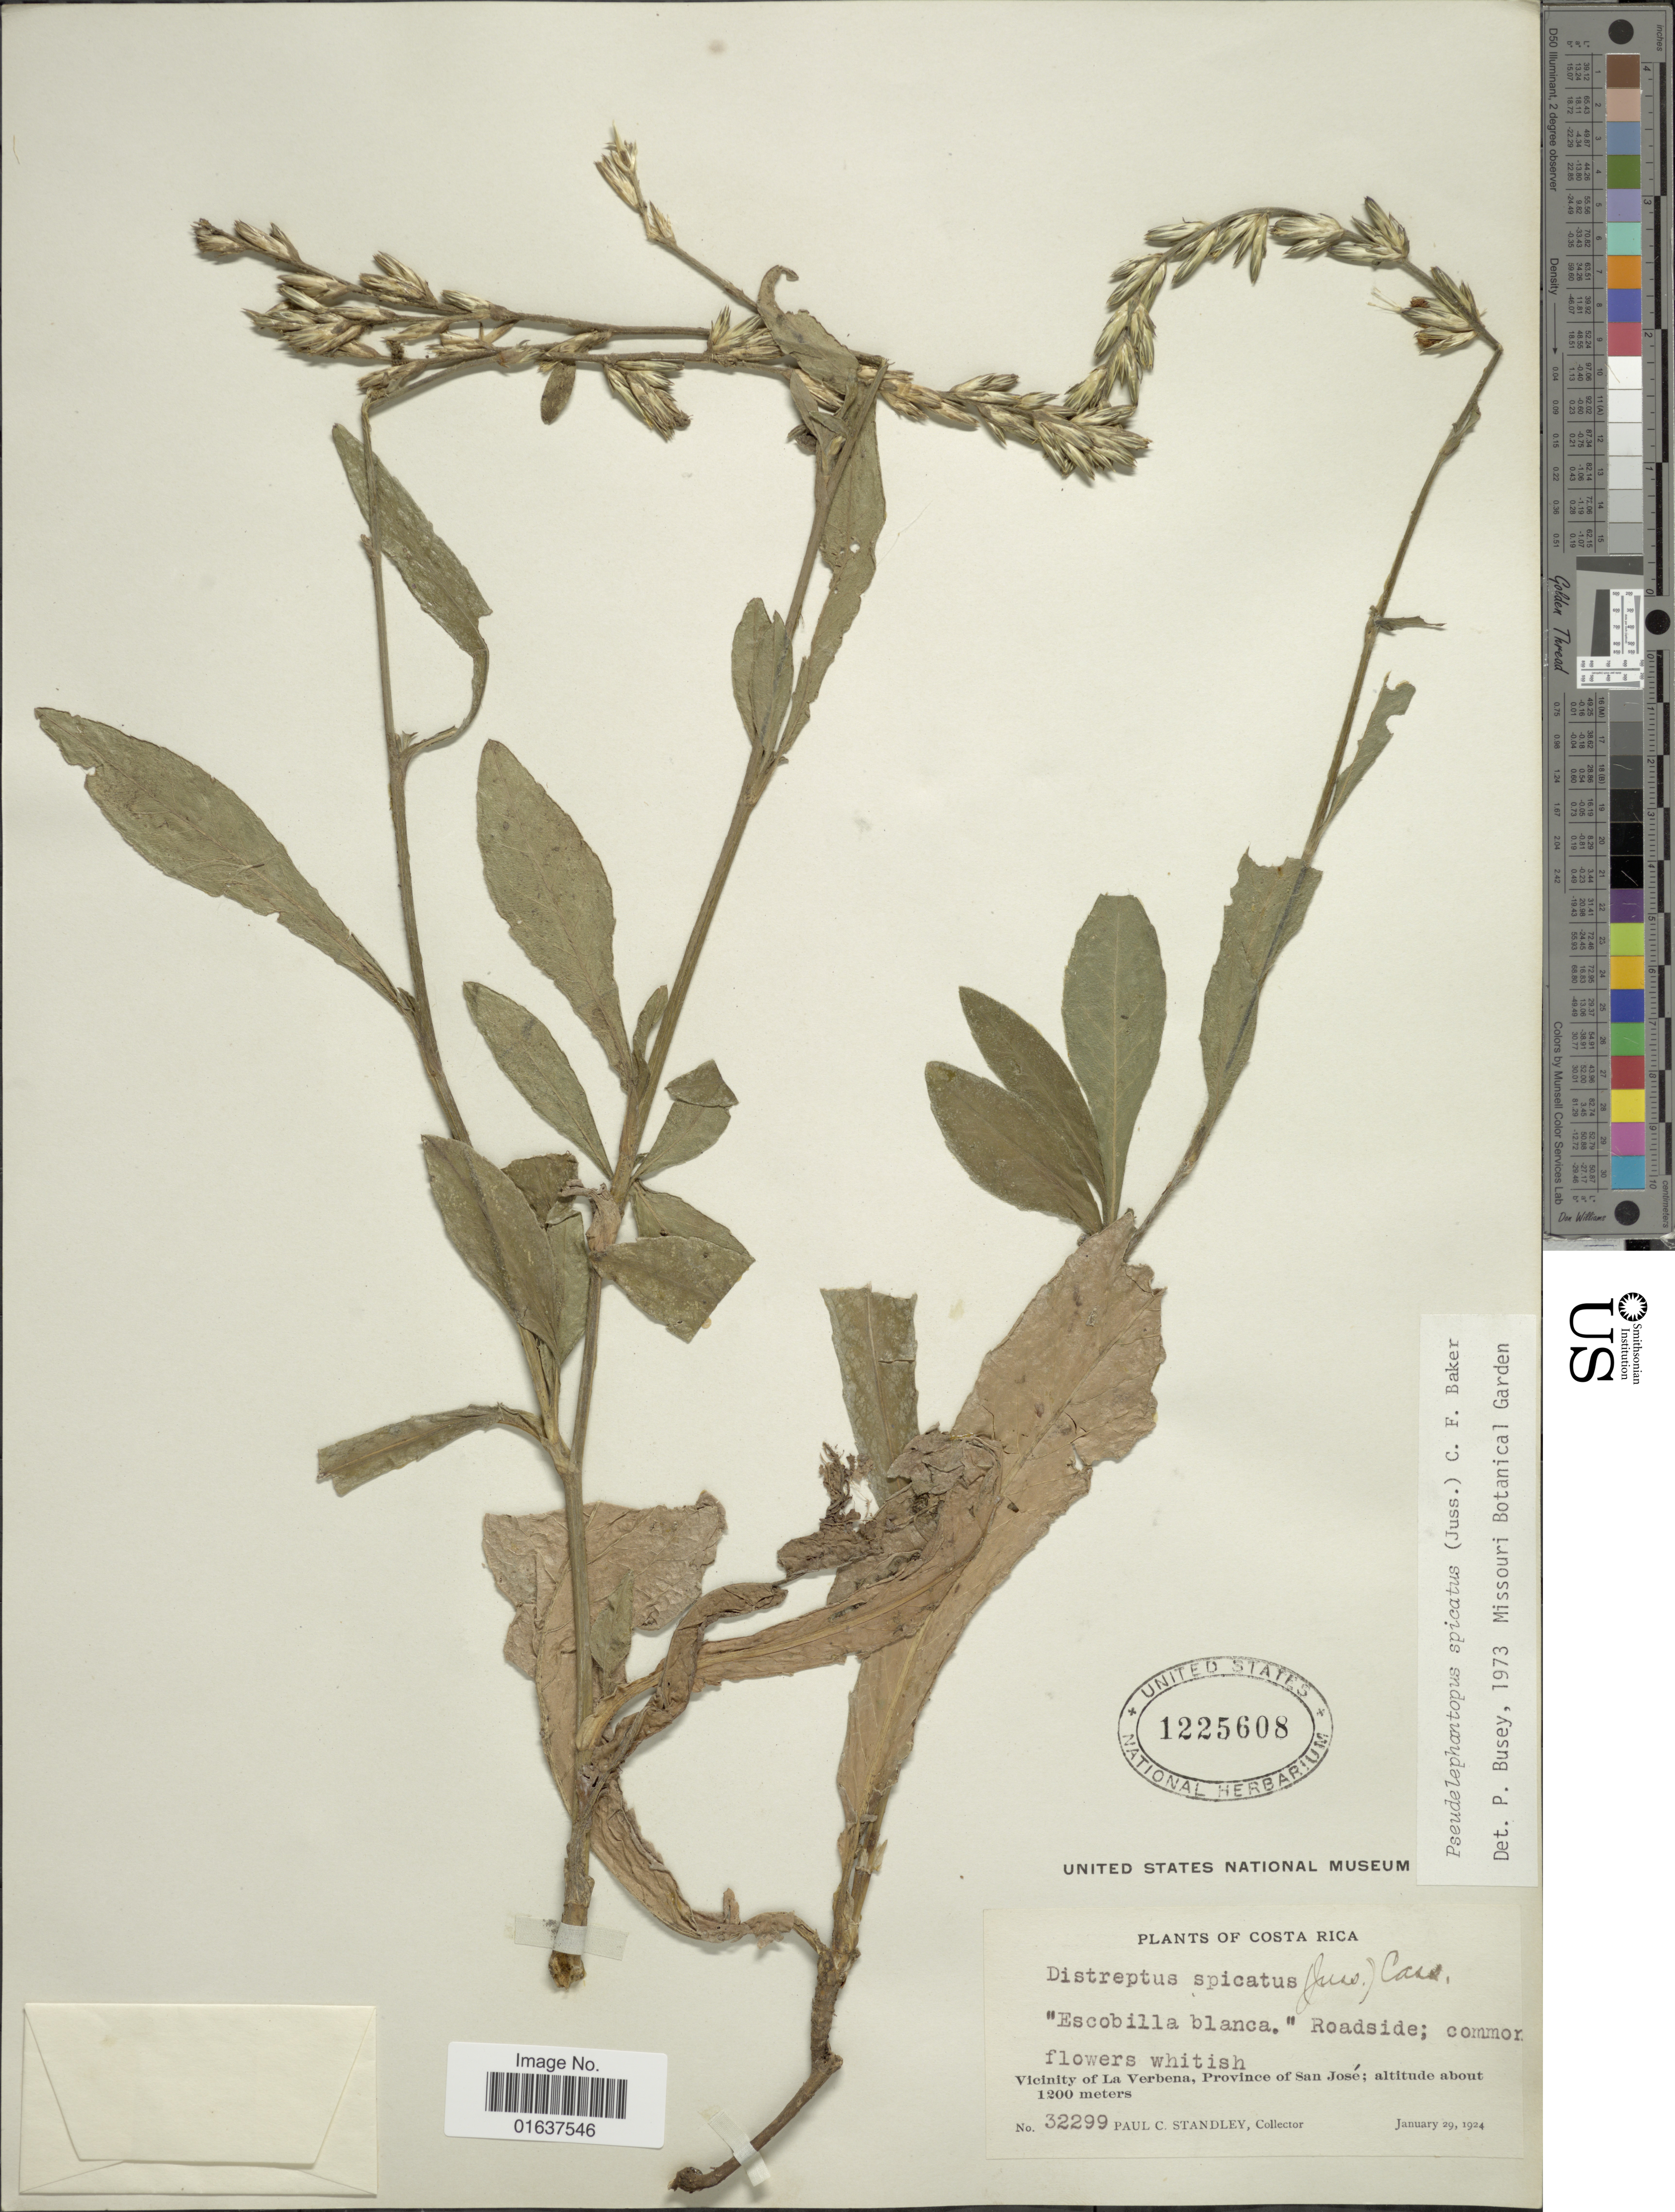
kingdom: Plantae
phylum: Tracheophyta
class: Magnoliopsida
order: Asterales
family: Asteraceae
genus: Pseudelephantopus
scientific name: Pseudelephantopus spicatus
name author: (Juss. ex Aubl.) C.F. Baker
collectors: P. C. Standley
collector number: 32299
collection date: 1924-01-29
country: Costa Rica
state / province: San José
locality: Vicinity of La Verbena, Province of San Jose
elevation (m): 1200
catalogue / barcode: US 1225608